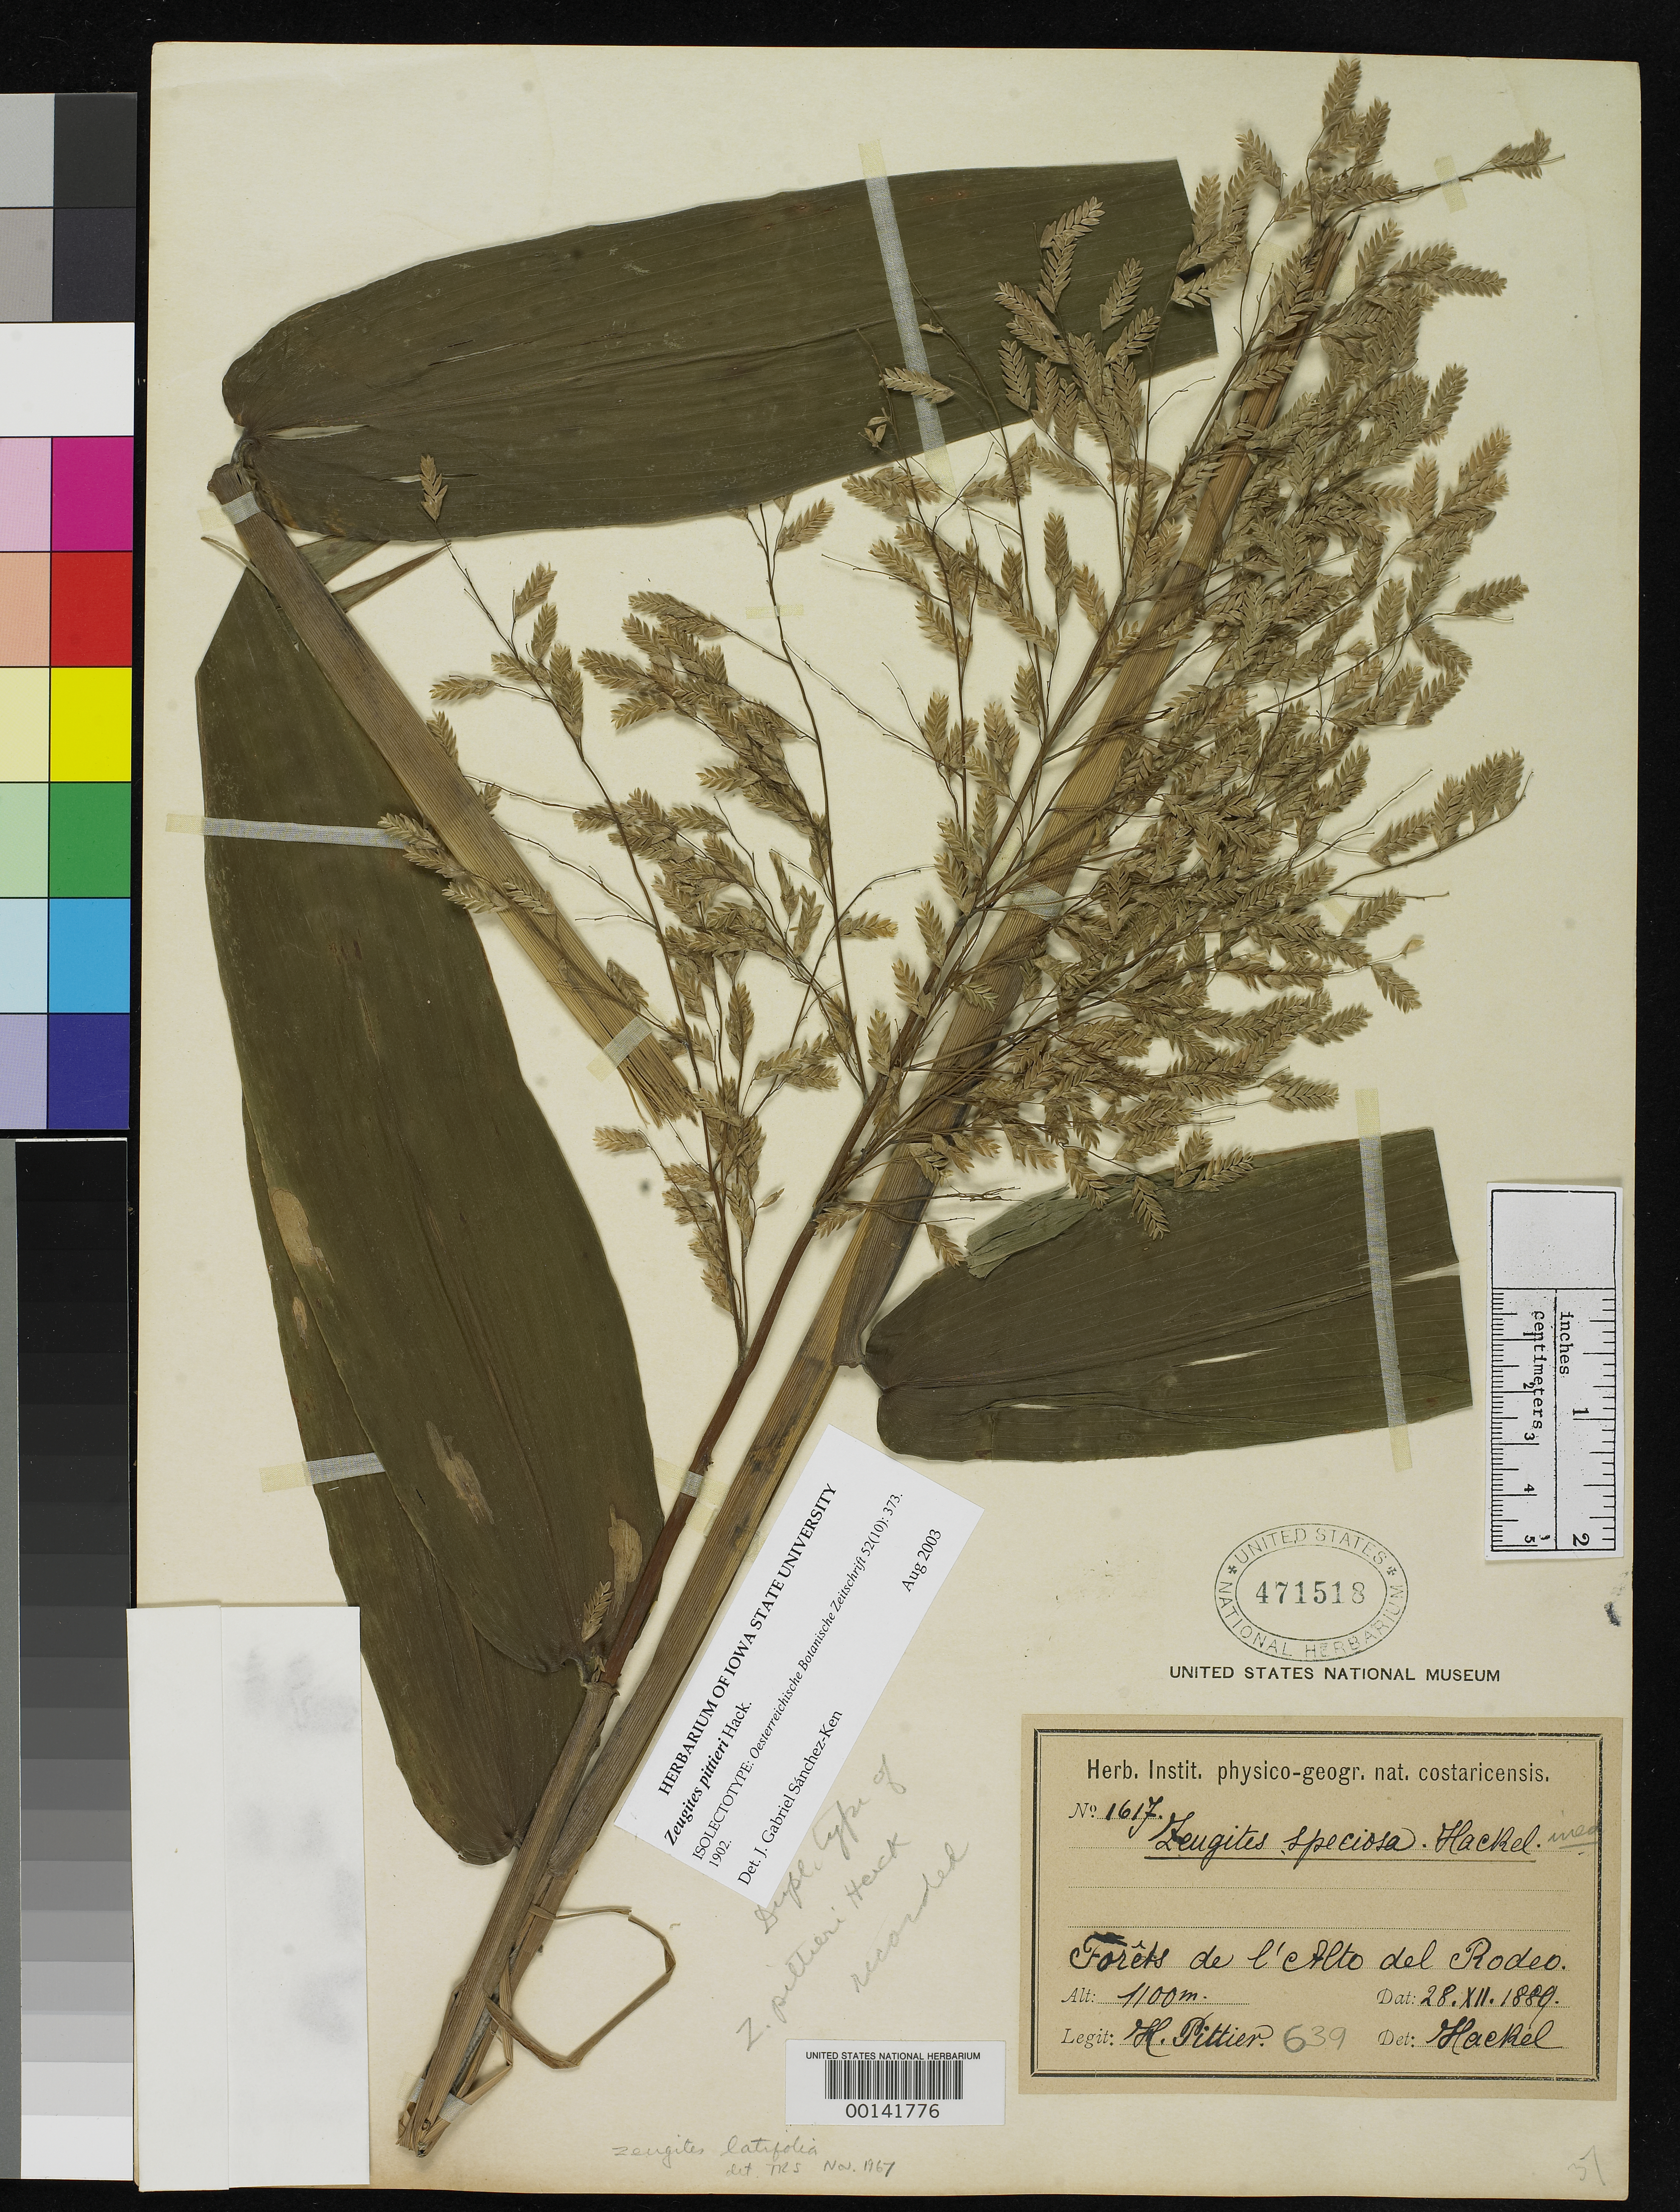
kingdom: Plantae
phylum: Tracheophyta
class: Liliopsida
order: Poales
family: Poaceae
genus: Zeugites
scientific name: Zeugites pittieri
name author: Hack.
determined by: Sánchez-Ken, J. G.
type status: Lectotype; Isosyntype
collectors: H. F. Pittier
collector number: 1617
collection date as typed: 28 Dec 1889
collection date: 1889-12-28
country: Costa Rica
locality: Forêts de l'Alto del Rodeo.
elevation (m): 1100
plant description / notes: Pittier 1617 selected as lectotype by Swallen, but without specifying a herbarium.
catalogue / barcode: US 471518